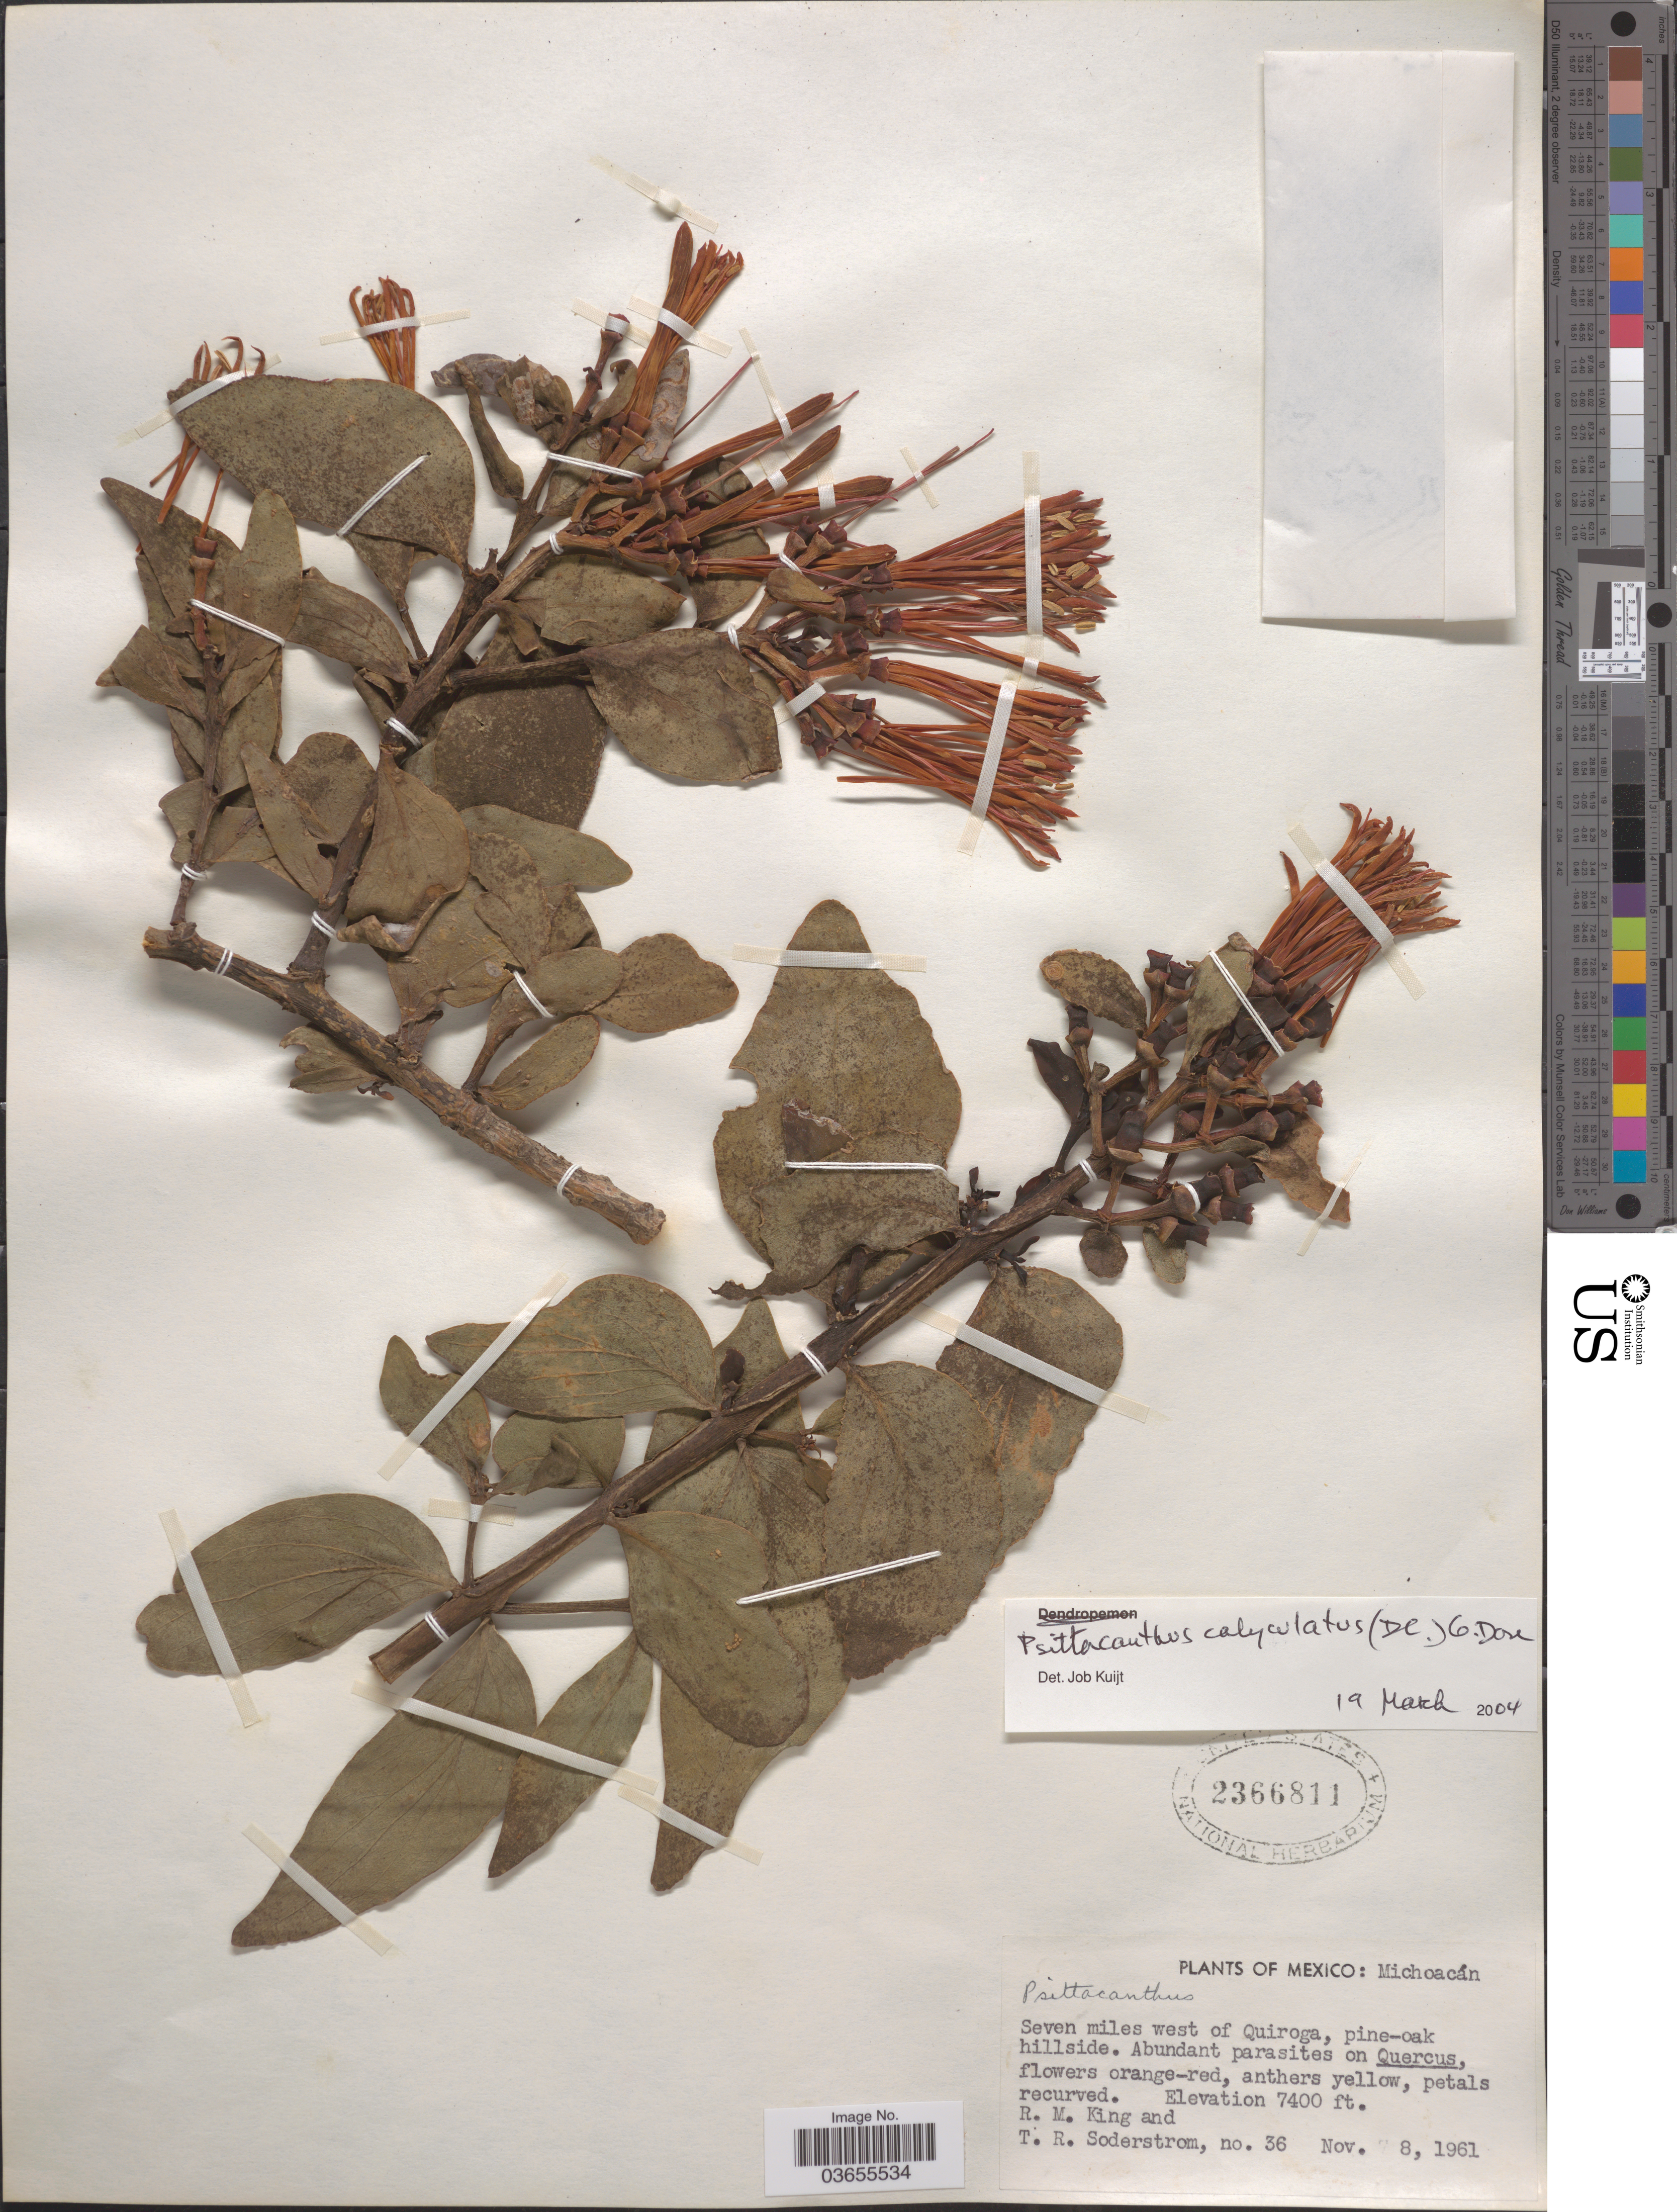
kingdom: Plantae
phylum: Tracheophyta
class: Magnoliopsida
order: Santalales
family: Loranthaceae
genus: Psittacanthus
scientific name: Psittacanthus calyculatus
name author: (DC.) G. Don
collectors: R. M. King & T. R. Soderstrom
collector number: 36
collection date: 1961-11-08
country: Mexico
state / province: Michoacán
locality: Seven miles west of Quiroga, pine-oak hillside.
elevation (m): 2256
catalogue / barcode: US 2366811